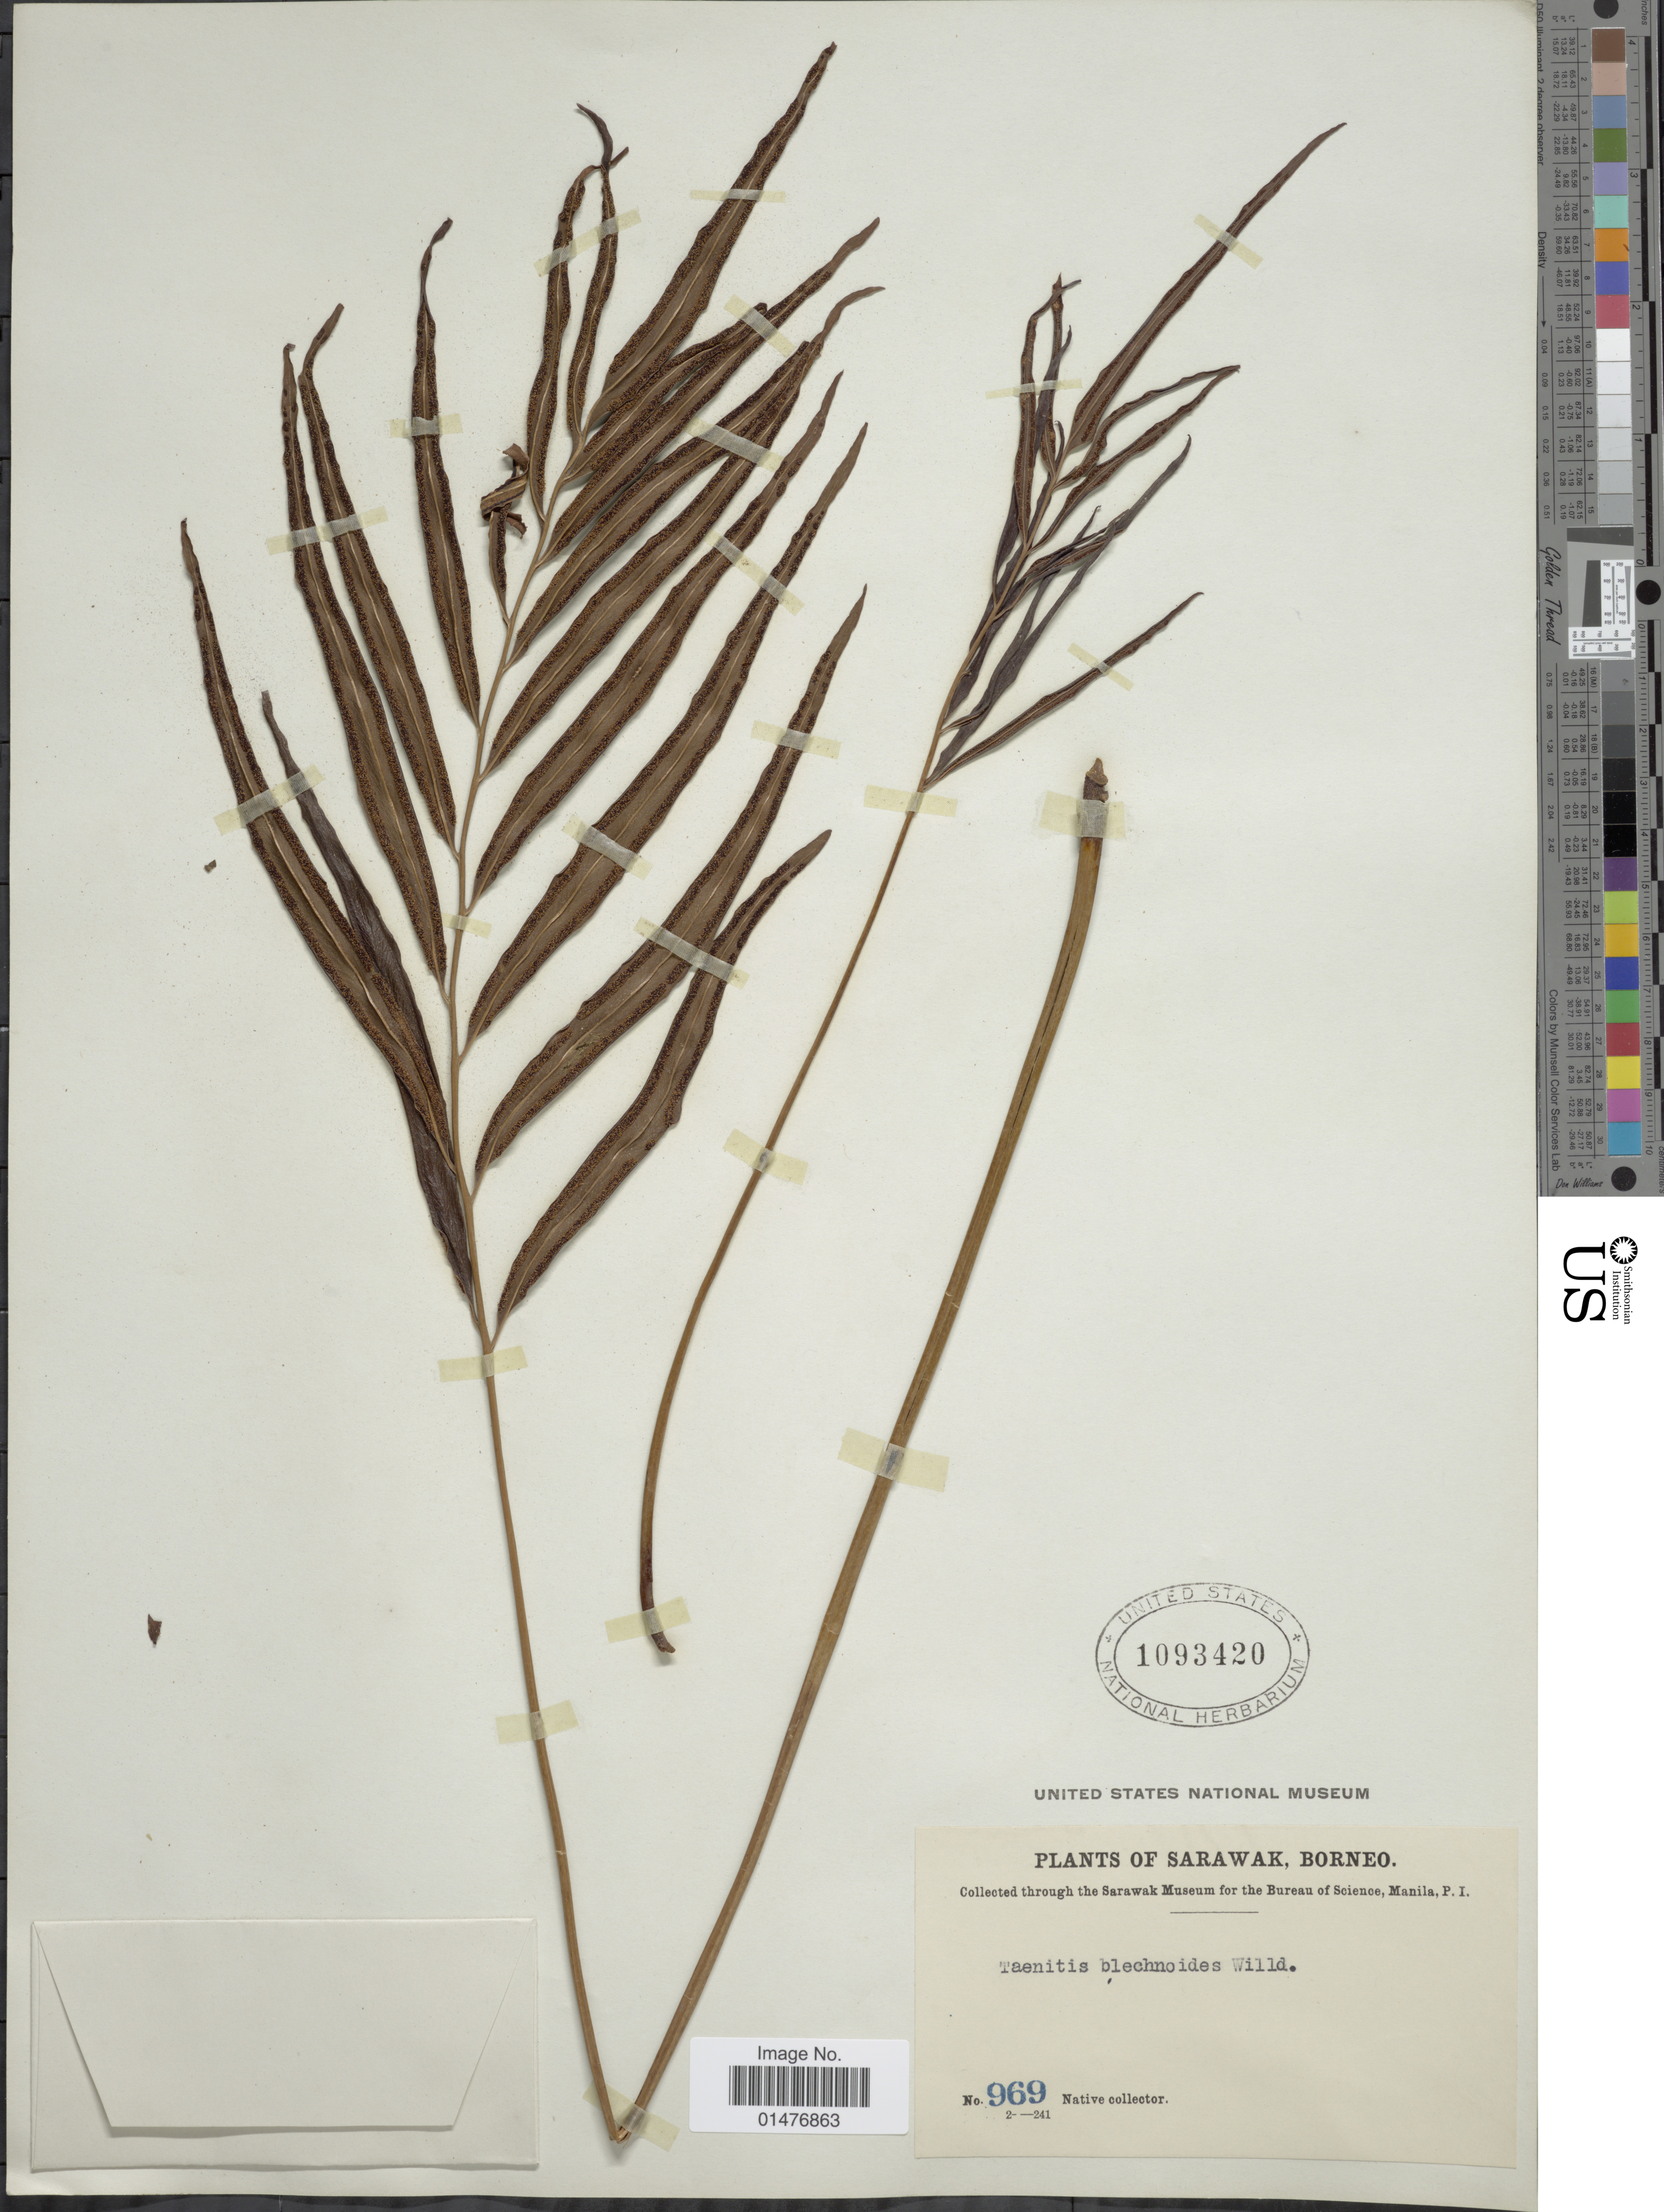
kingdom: Plantae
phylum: Tracheophyta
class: Polypodiopsida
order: Polypodiales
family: Pteridaceae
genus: Taenitis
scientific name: Taenitis interrupta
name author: Hook. & Grev.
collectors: Native collector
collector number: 969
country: Malaysia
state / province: Sarawak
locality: Sarawak, Borneo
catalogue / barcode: US 1093420